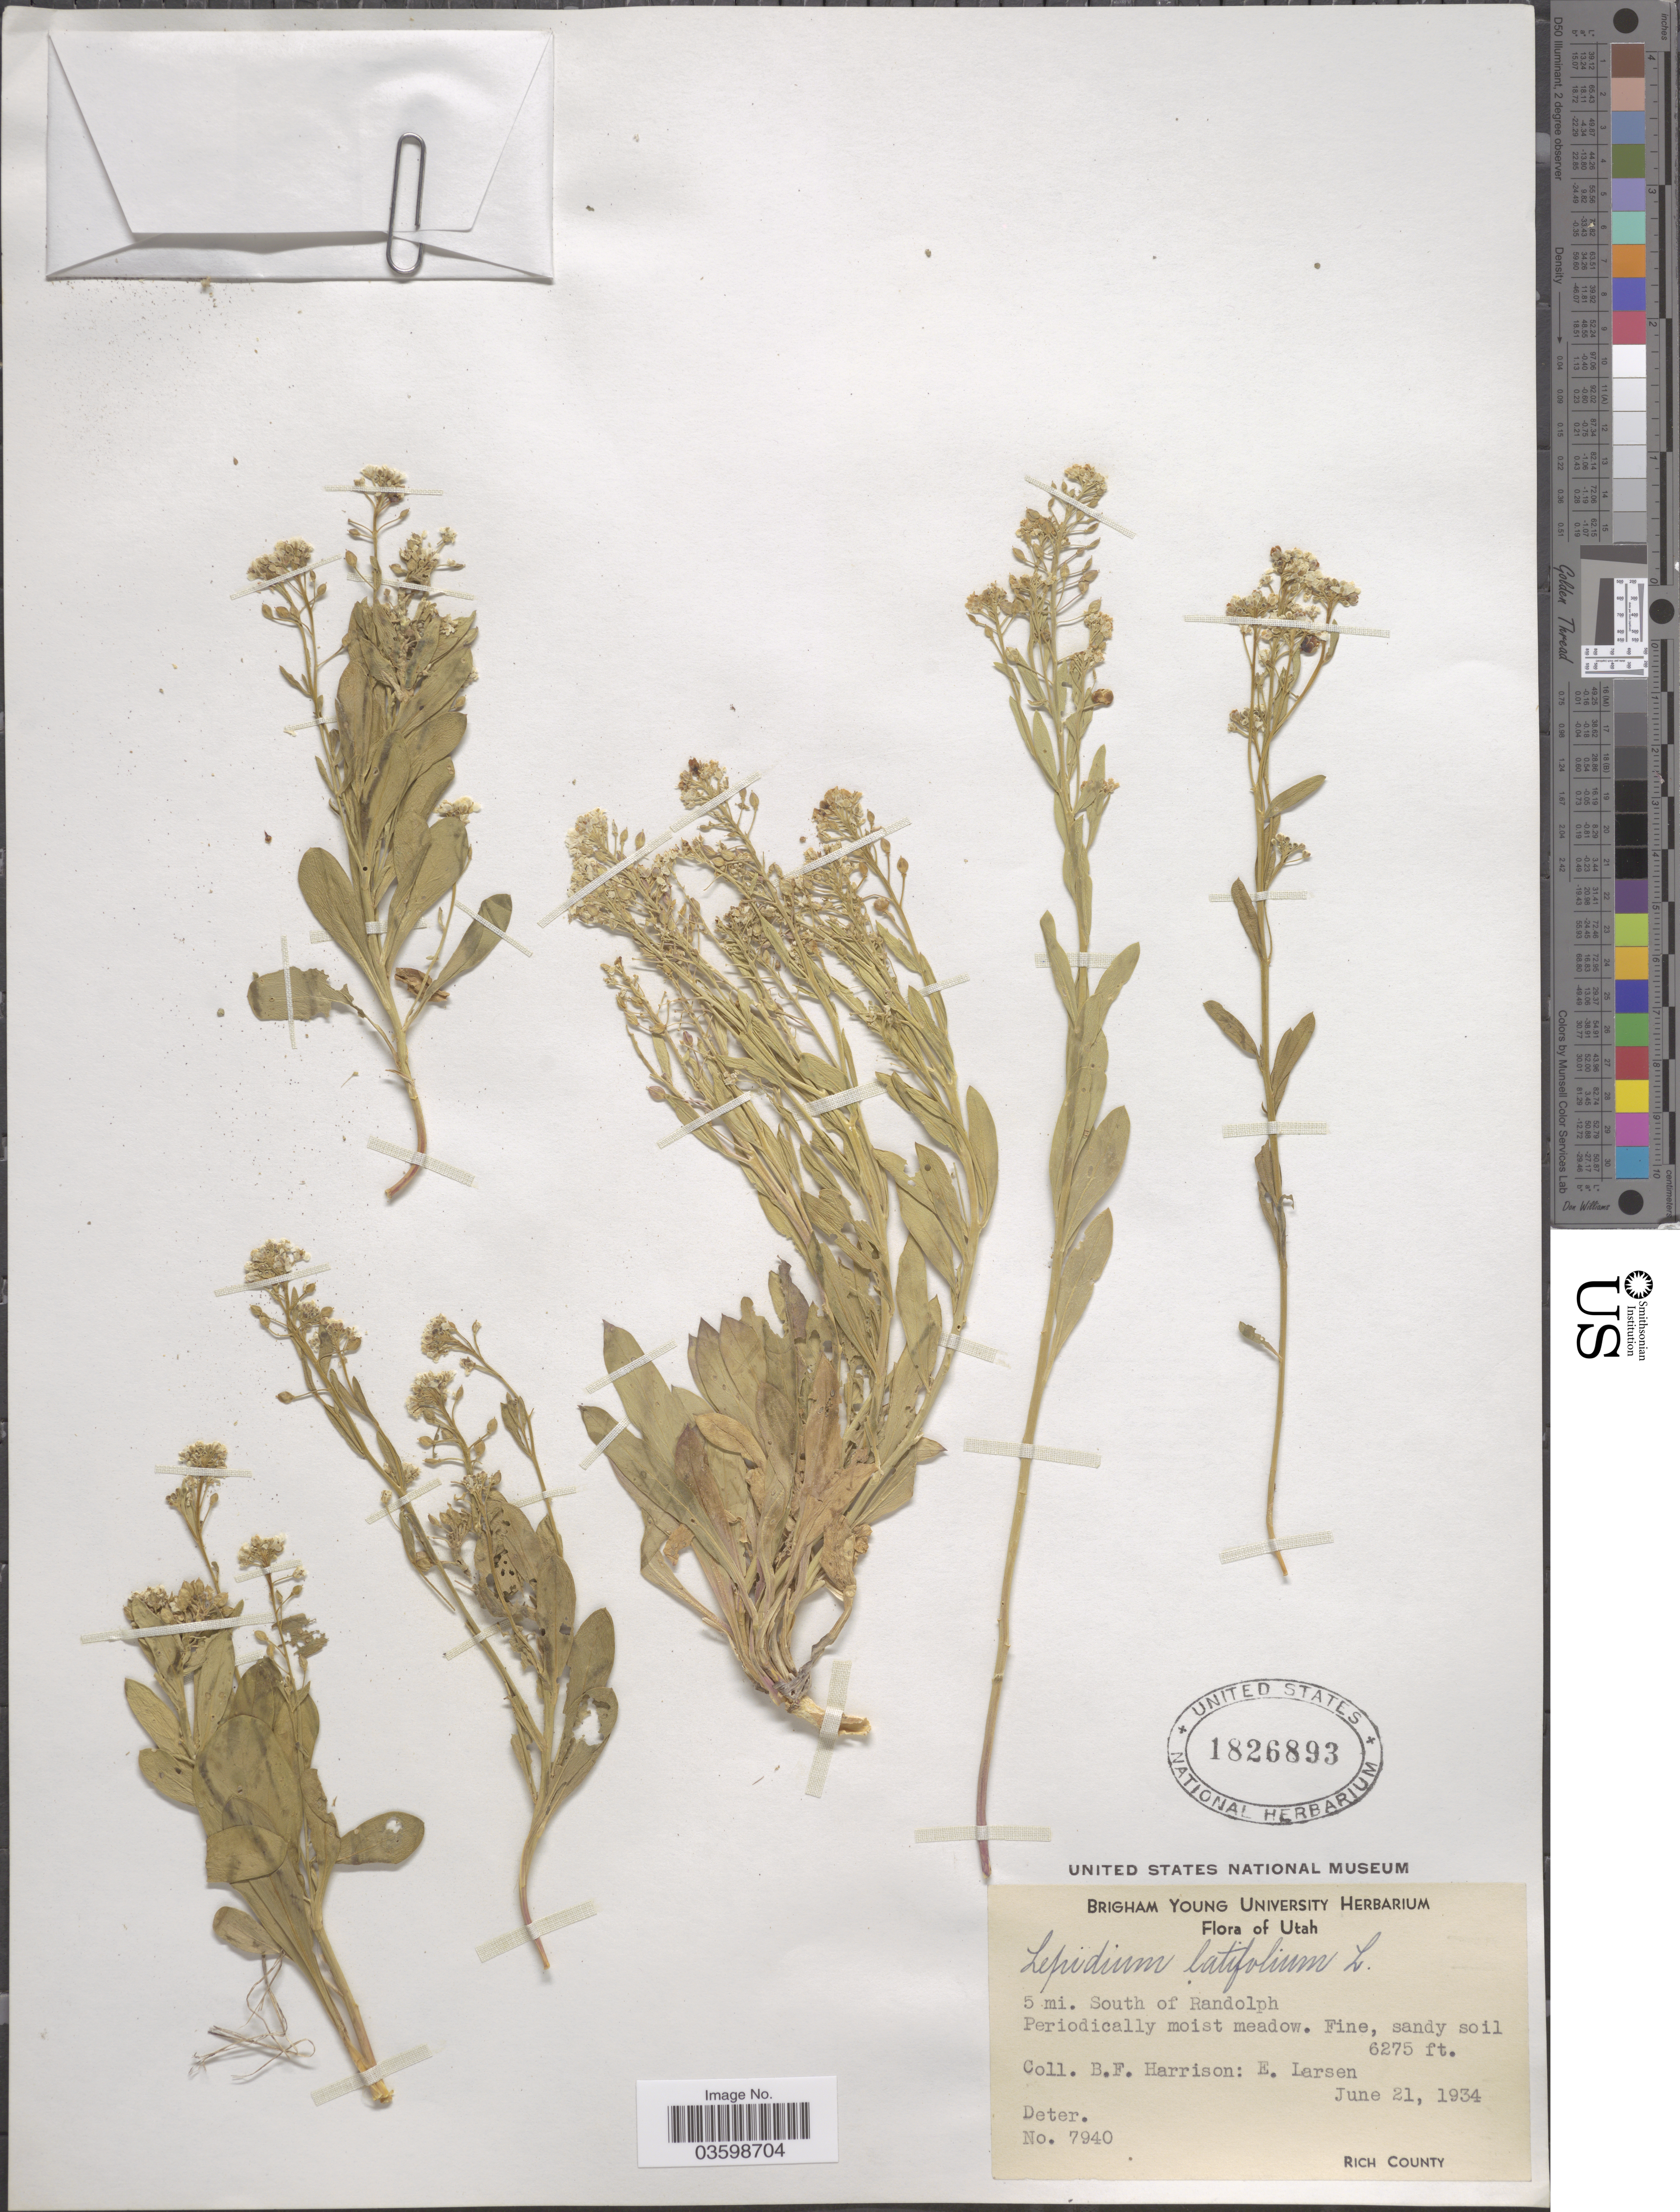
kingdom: Plantae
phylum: Tracheophyta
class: Magnoliopsida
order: Brassicales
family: Brassicaceae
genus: Lepidium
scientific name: Lepidium latifolium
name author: L.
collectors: B. F. Harrison & E. Larsen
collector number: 7940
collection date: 1934-06-21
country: United States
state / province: Utah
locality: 5 mi. South of Randolph. Rich County.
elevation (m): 1913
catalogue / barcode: US 1826893